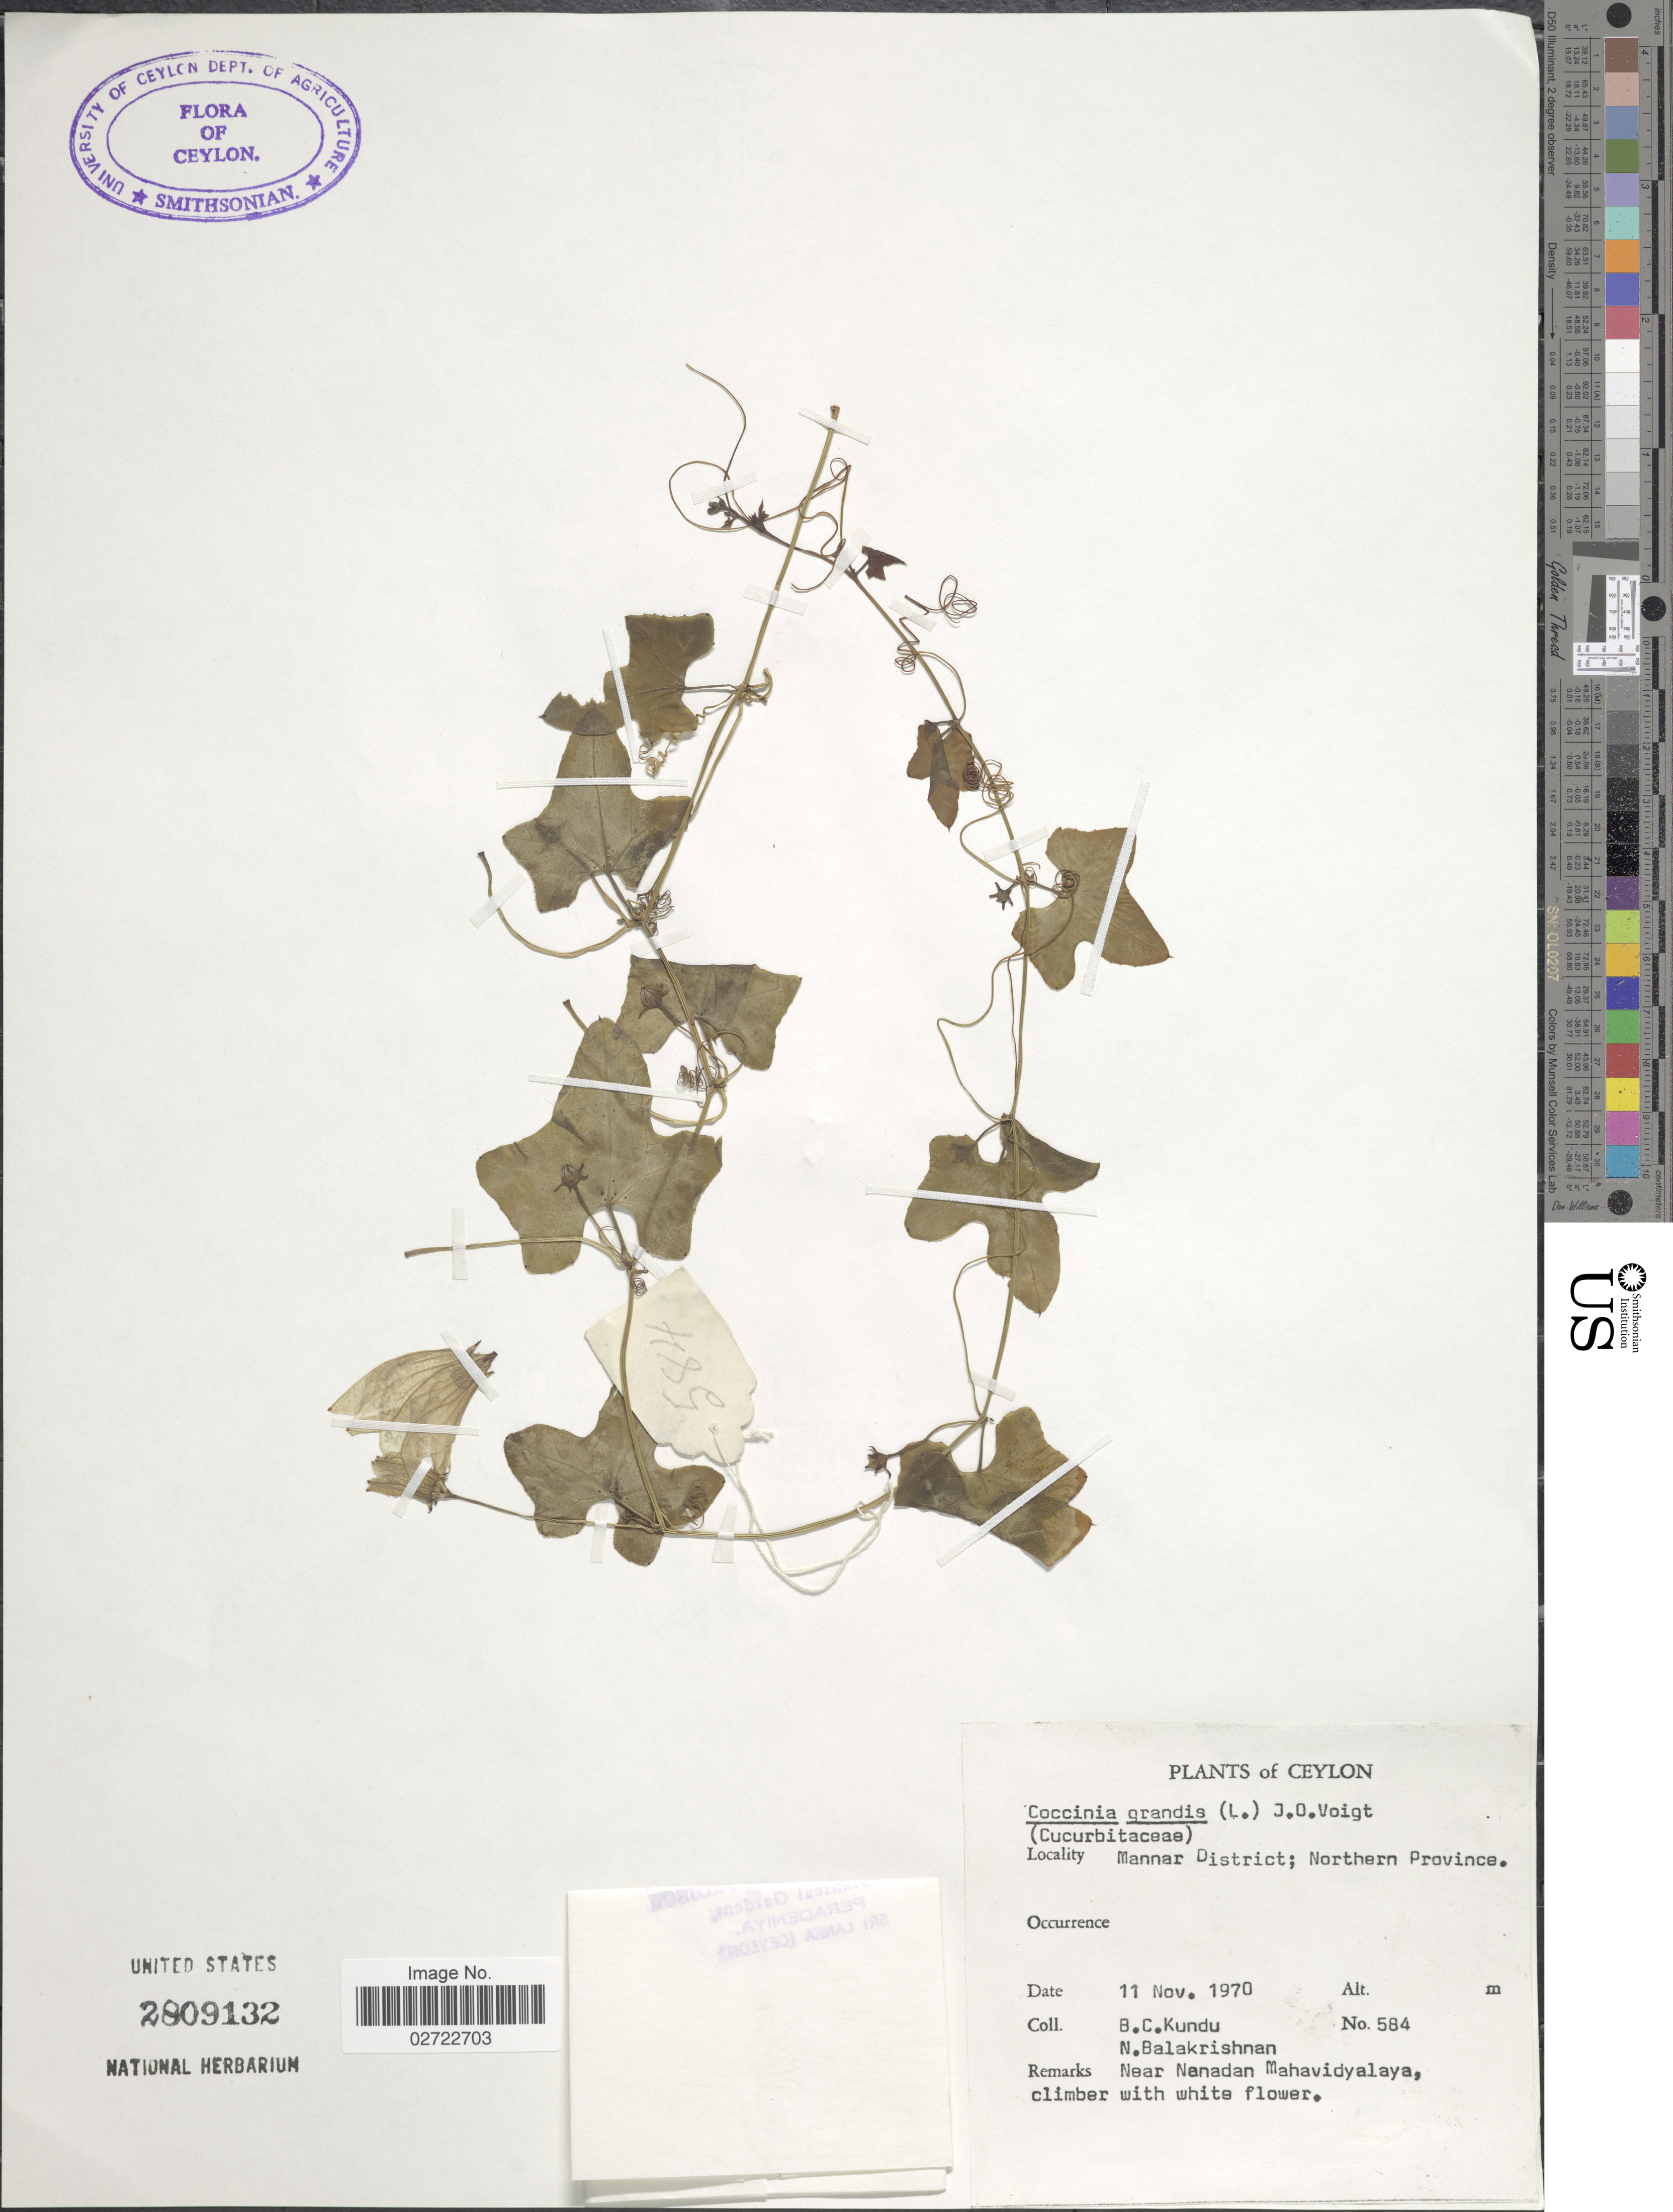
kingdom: Plantae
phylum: Tracheophyta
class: Magnoliopsida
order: Cucurbitales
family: Cucurbitaceae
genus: Coccinia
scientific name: Coccinia grandis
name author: (L.) Voigt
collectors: B. C. Kundu & N. Balakrishnan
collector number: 584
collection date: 1970-11-11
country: Sri Lanka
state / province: Northern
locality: Ceylon, Mannar District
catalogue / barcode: US 2809132